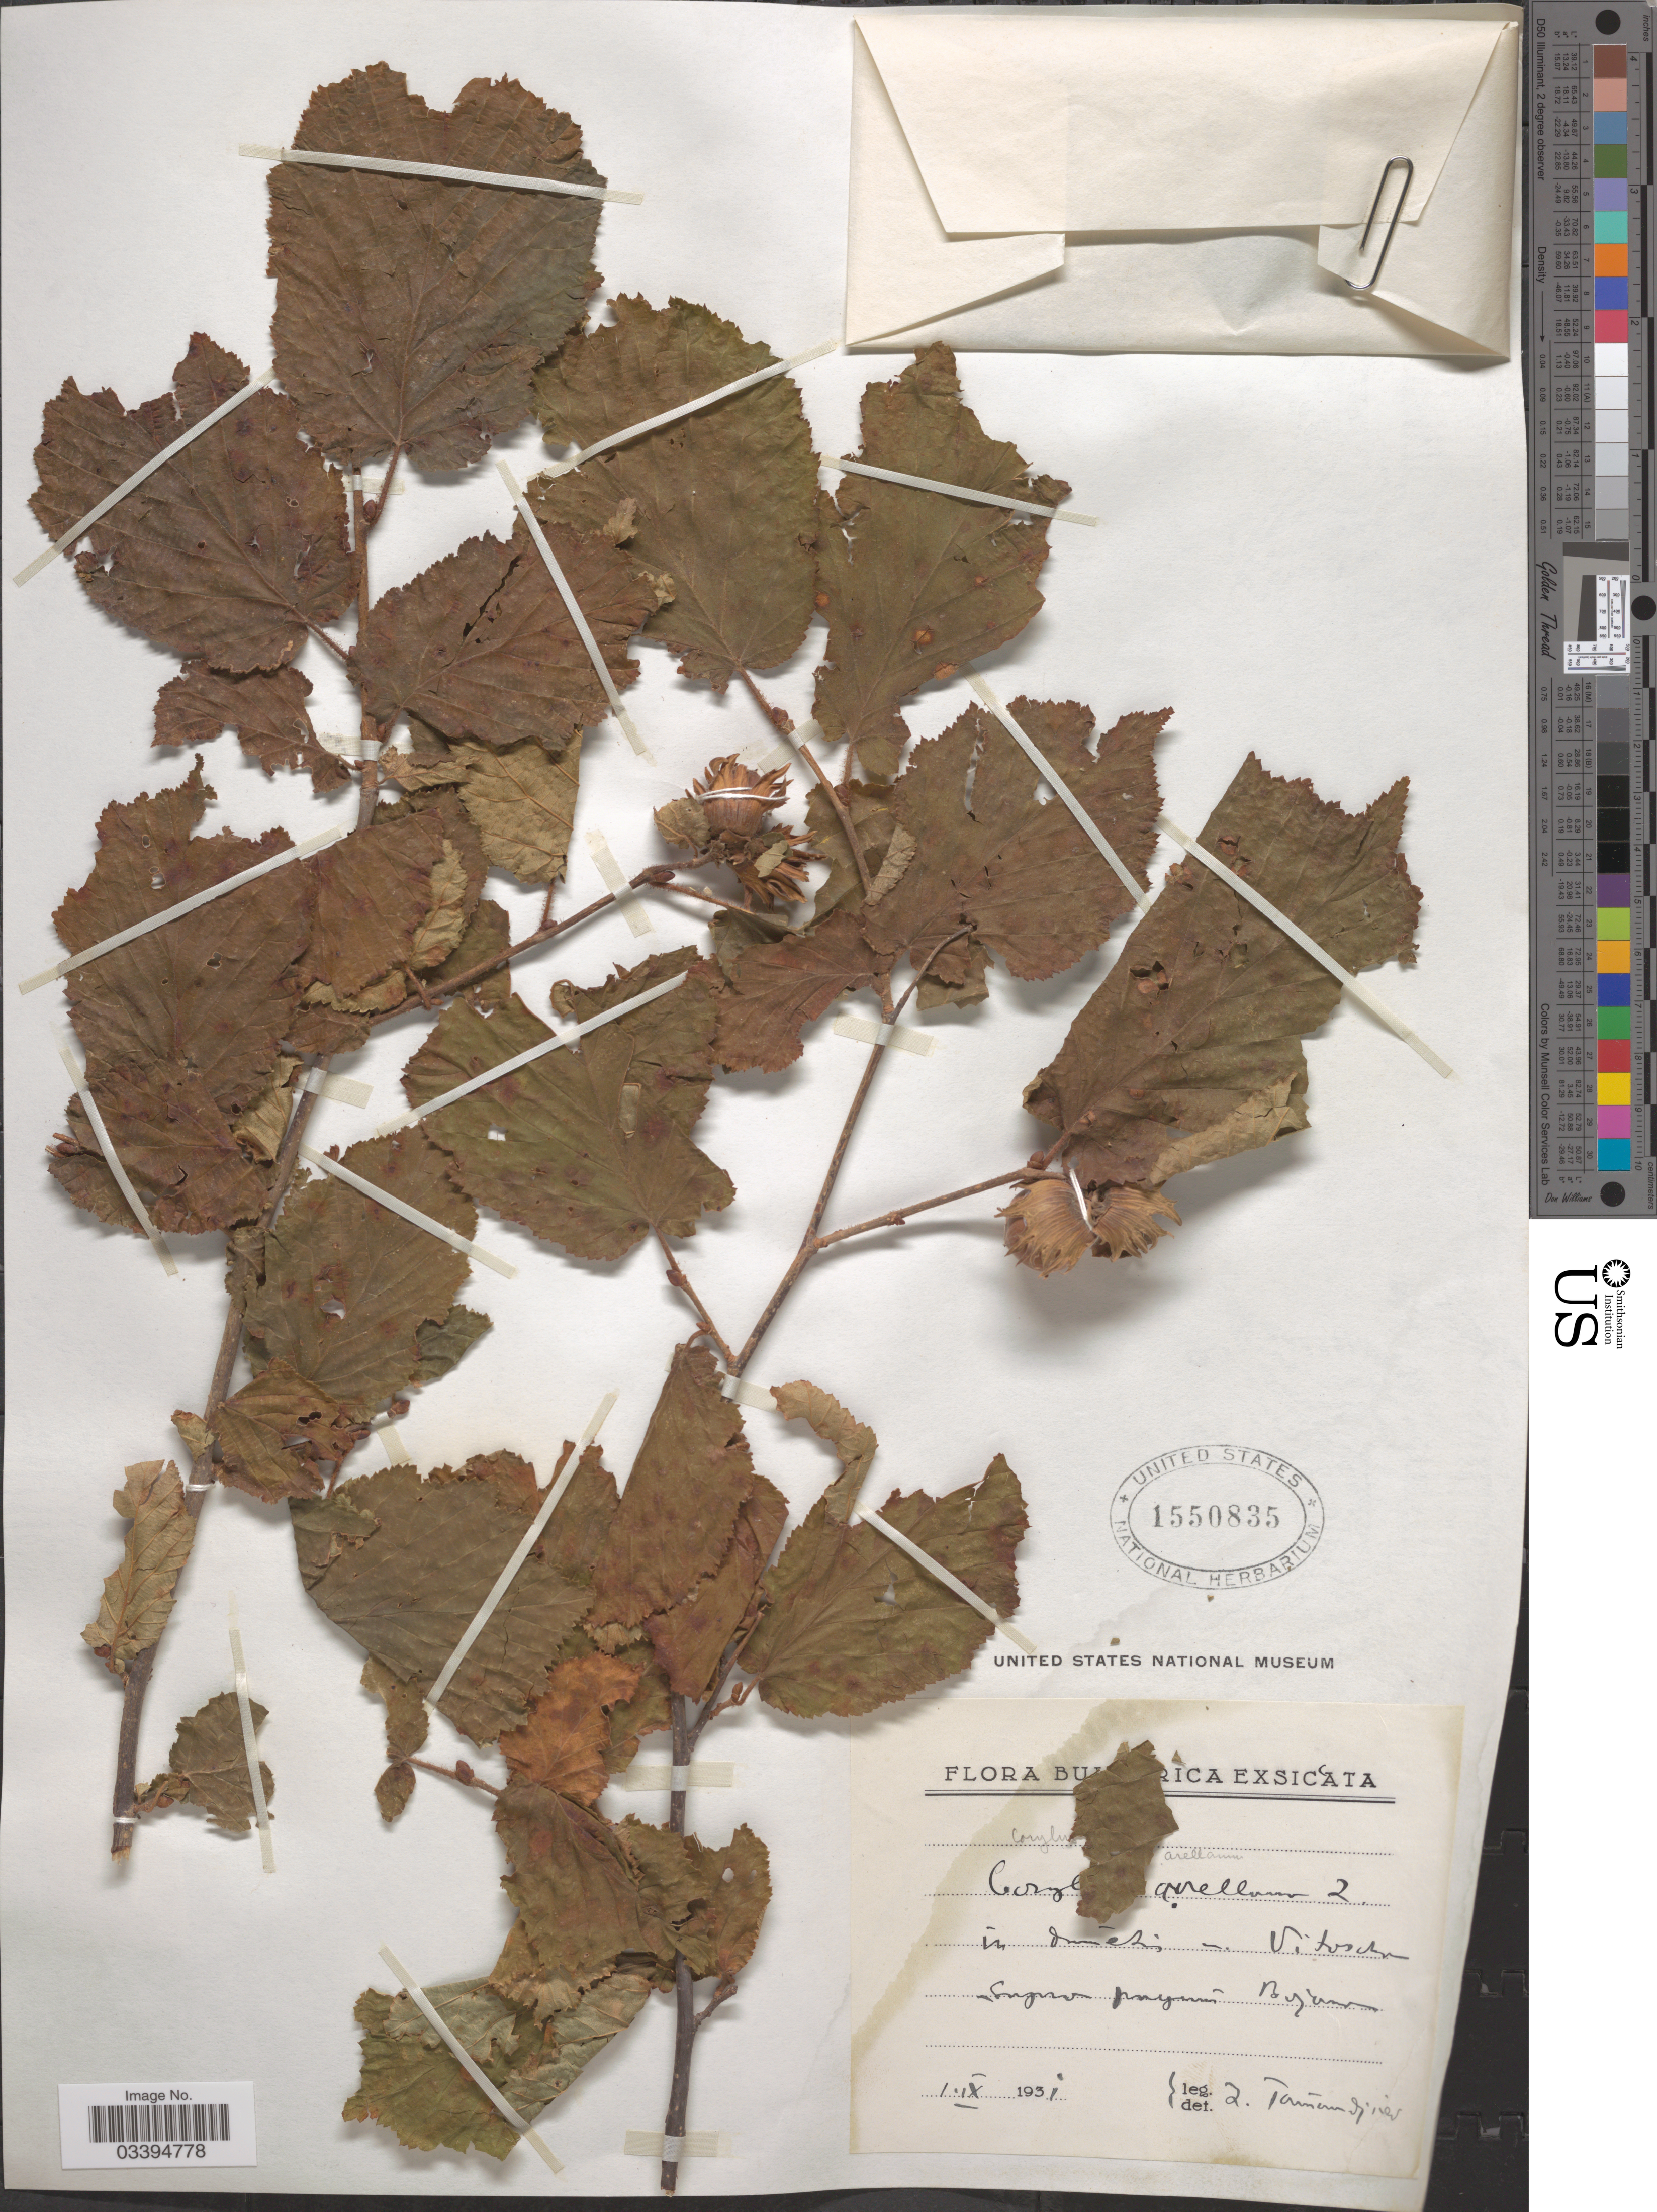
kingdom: Plantae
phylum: Tracheophyta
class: Magnoliopsida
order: Fagales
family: Betulaceae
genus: Corylus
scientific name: Corylus avellana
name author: L.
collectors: Z. Tamvudjiev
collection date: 1931-09-01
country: Bulgaria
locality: In dumentis en Victoria Songora prayum Bujames. [interpreted]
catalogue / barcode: US 1550835